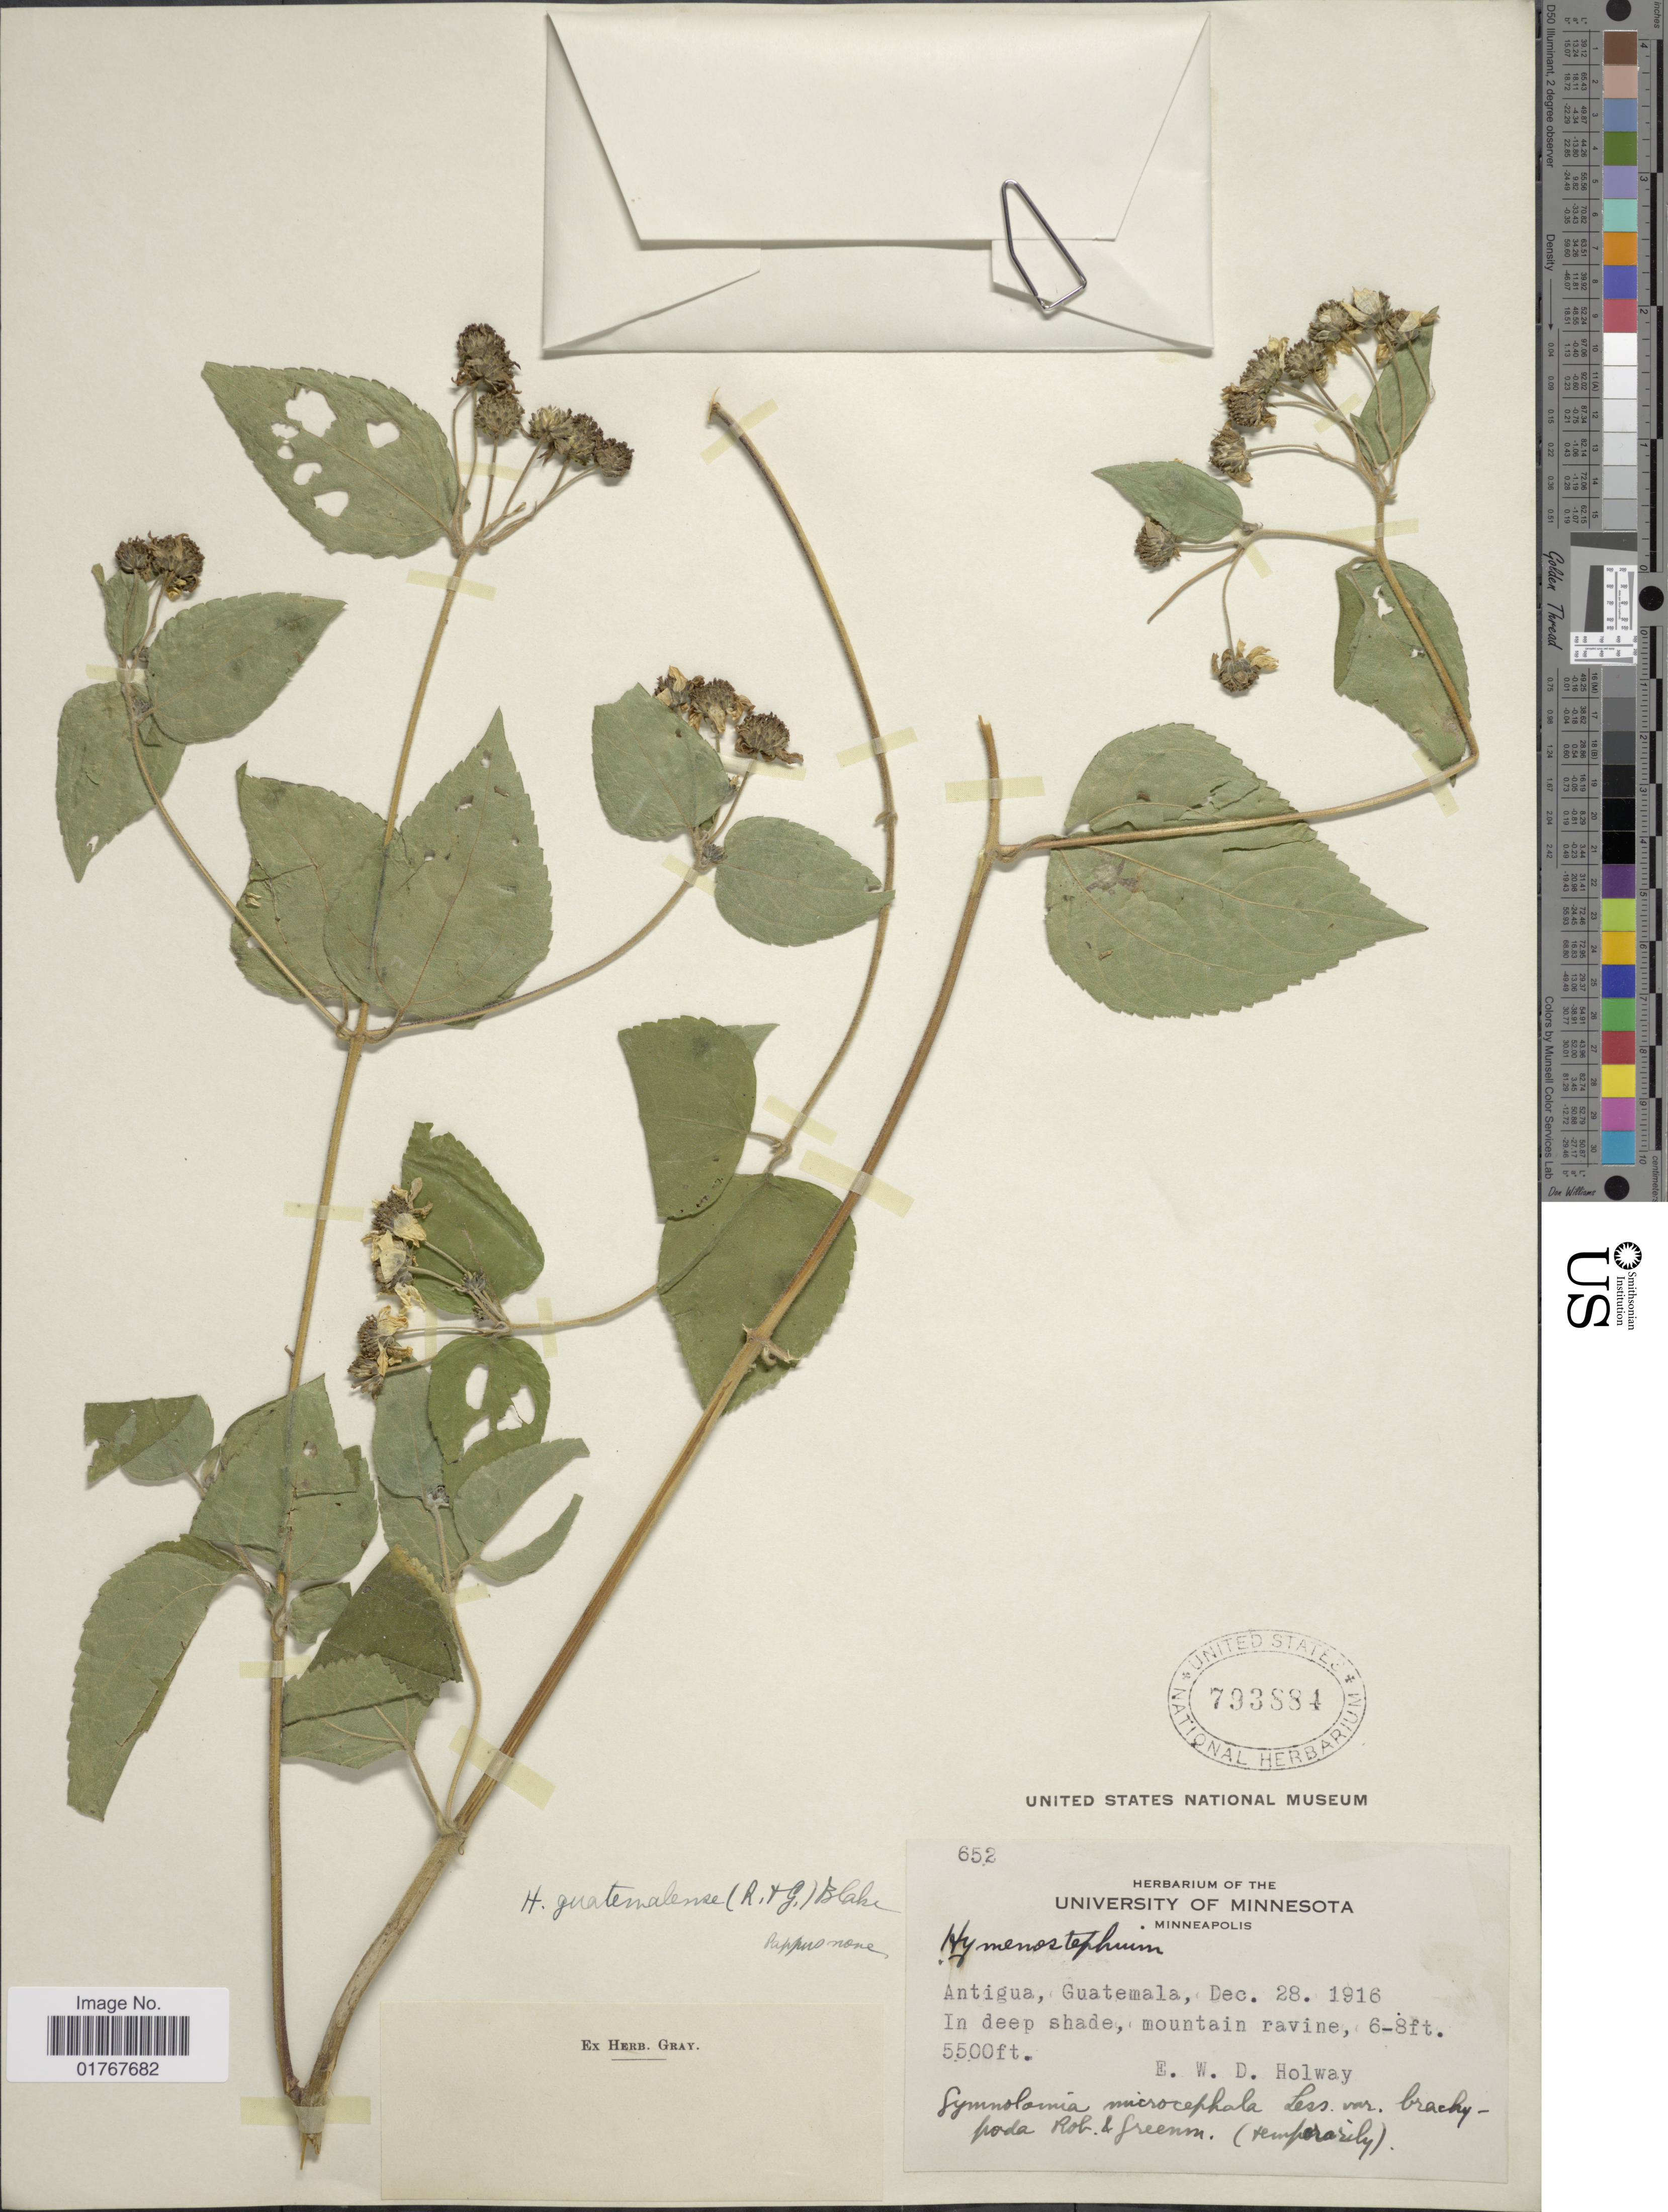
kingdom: Plantae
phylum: Tracheophyta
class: Magnoliopsida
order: Asterales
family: Asteraceae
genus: Viguiera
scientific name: Viguiera cordata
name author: (Hook. & Arn.) D'Arcy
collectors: E. W. D. Holway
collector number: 652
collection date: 1916-12-28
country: Guatemala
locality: Antigua, In deep shade, mountain ravine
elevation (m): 1676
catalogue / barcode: US 793884